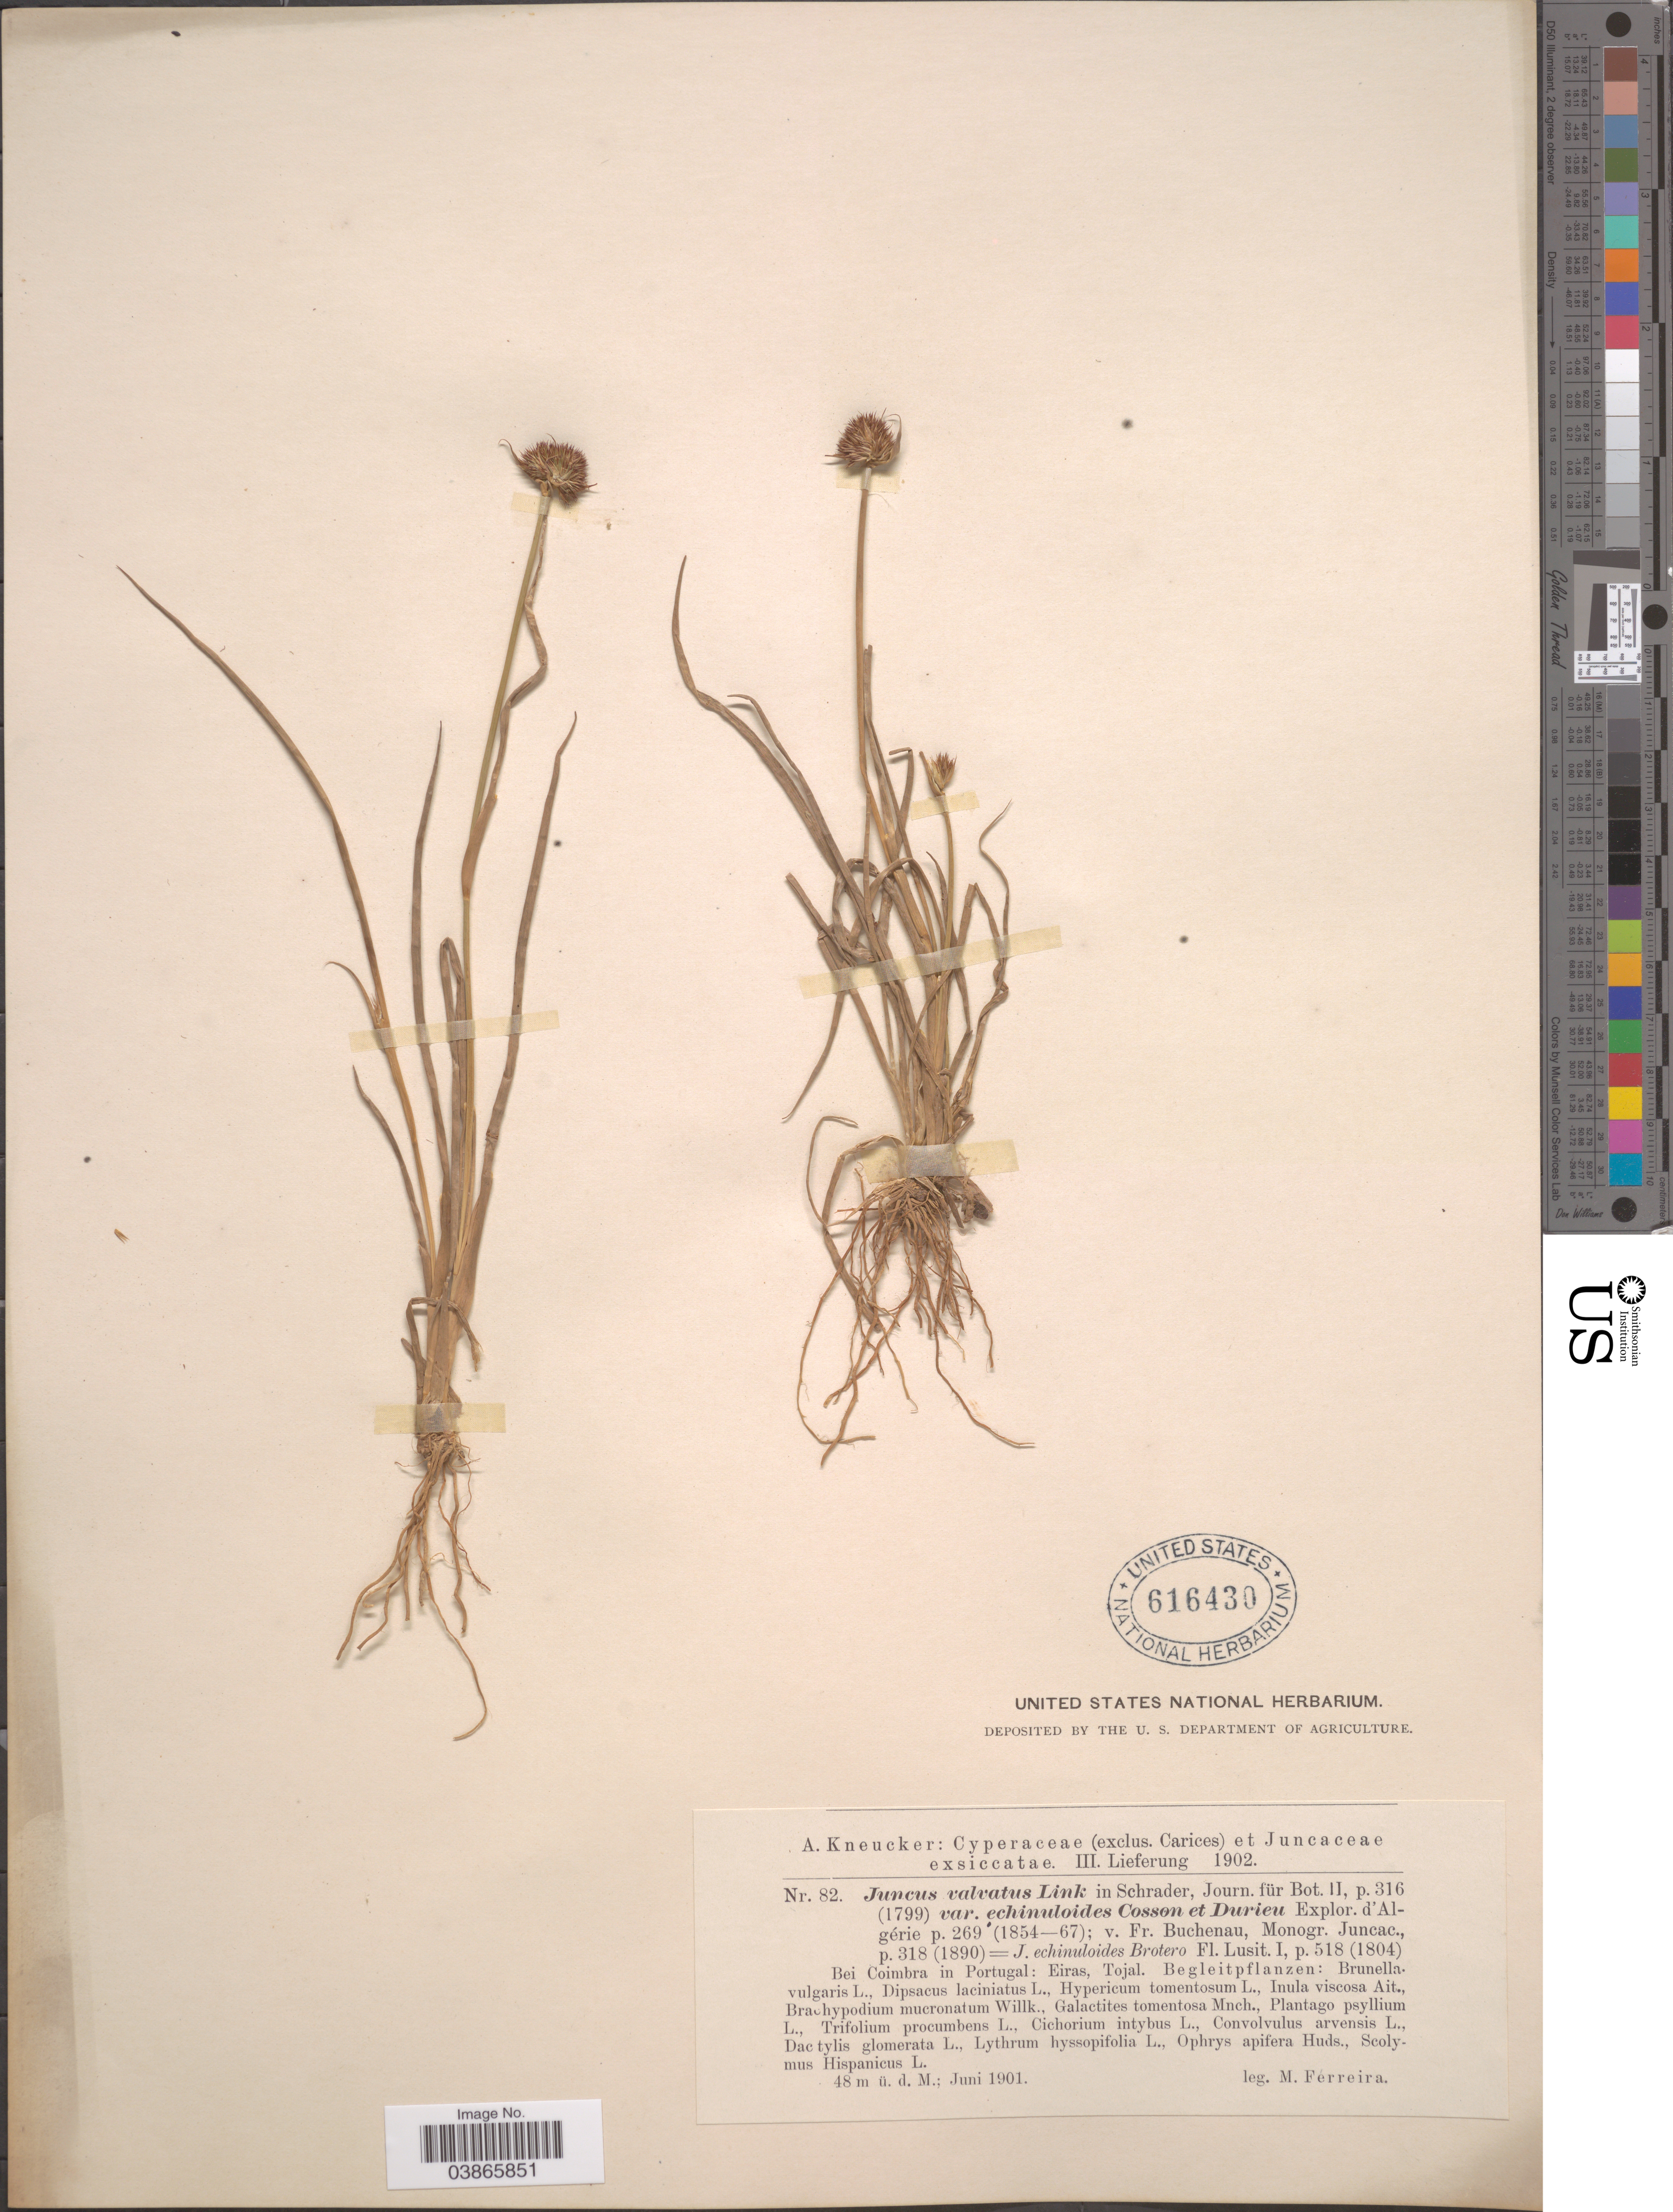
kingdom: Plantae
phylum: Tracheophyta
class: Liliopsida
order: Poales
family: Juncaceae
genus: Juncus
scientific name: Juncus valvatus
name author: Link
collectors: M. Ferreira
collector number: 82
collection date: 1901-06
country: Portugal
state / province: Coimbra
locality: Bei Coimbra in Portugal: Eiras, Tojal.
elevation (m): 48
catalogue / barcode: US 616430